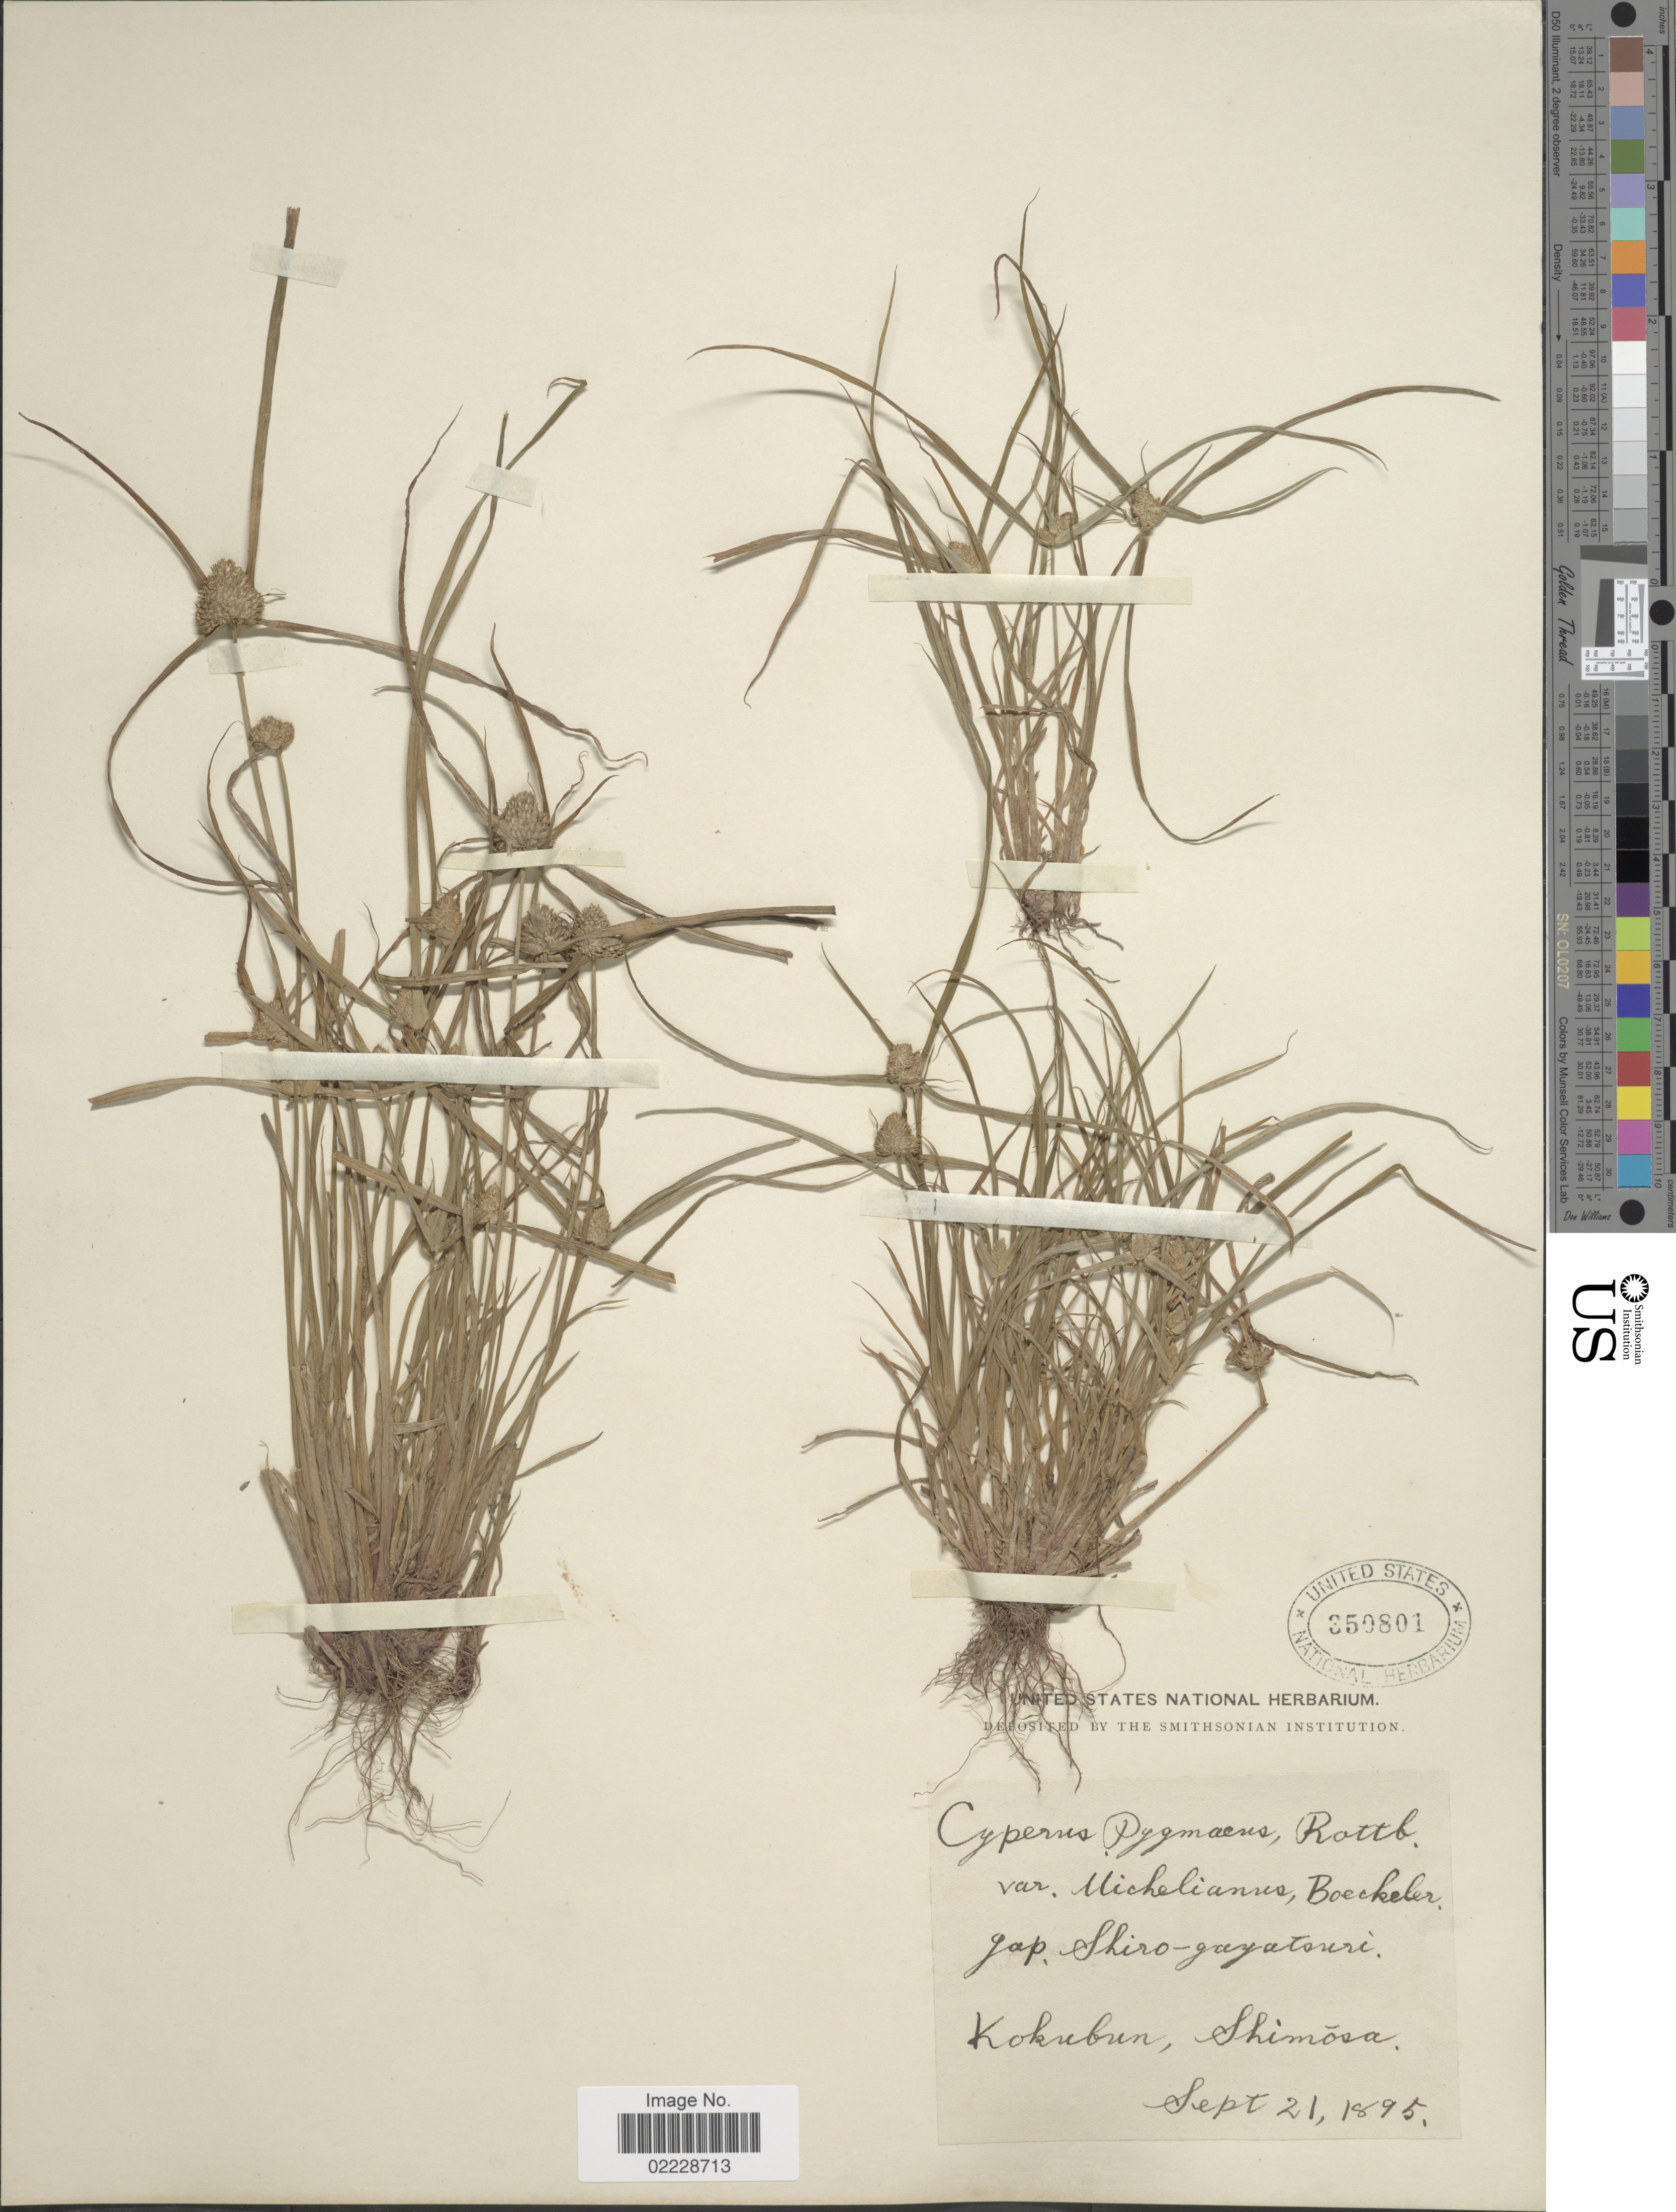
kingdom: Plantae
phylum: Tracheophyta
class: Liliopsida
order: Poales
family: Cyperaceae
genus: Cyperus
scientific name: Cyperus michelianus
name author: (L.) Delile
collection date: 1895-09-21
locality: Kokubun, Shimosa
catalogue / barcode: US 350801